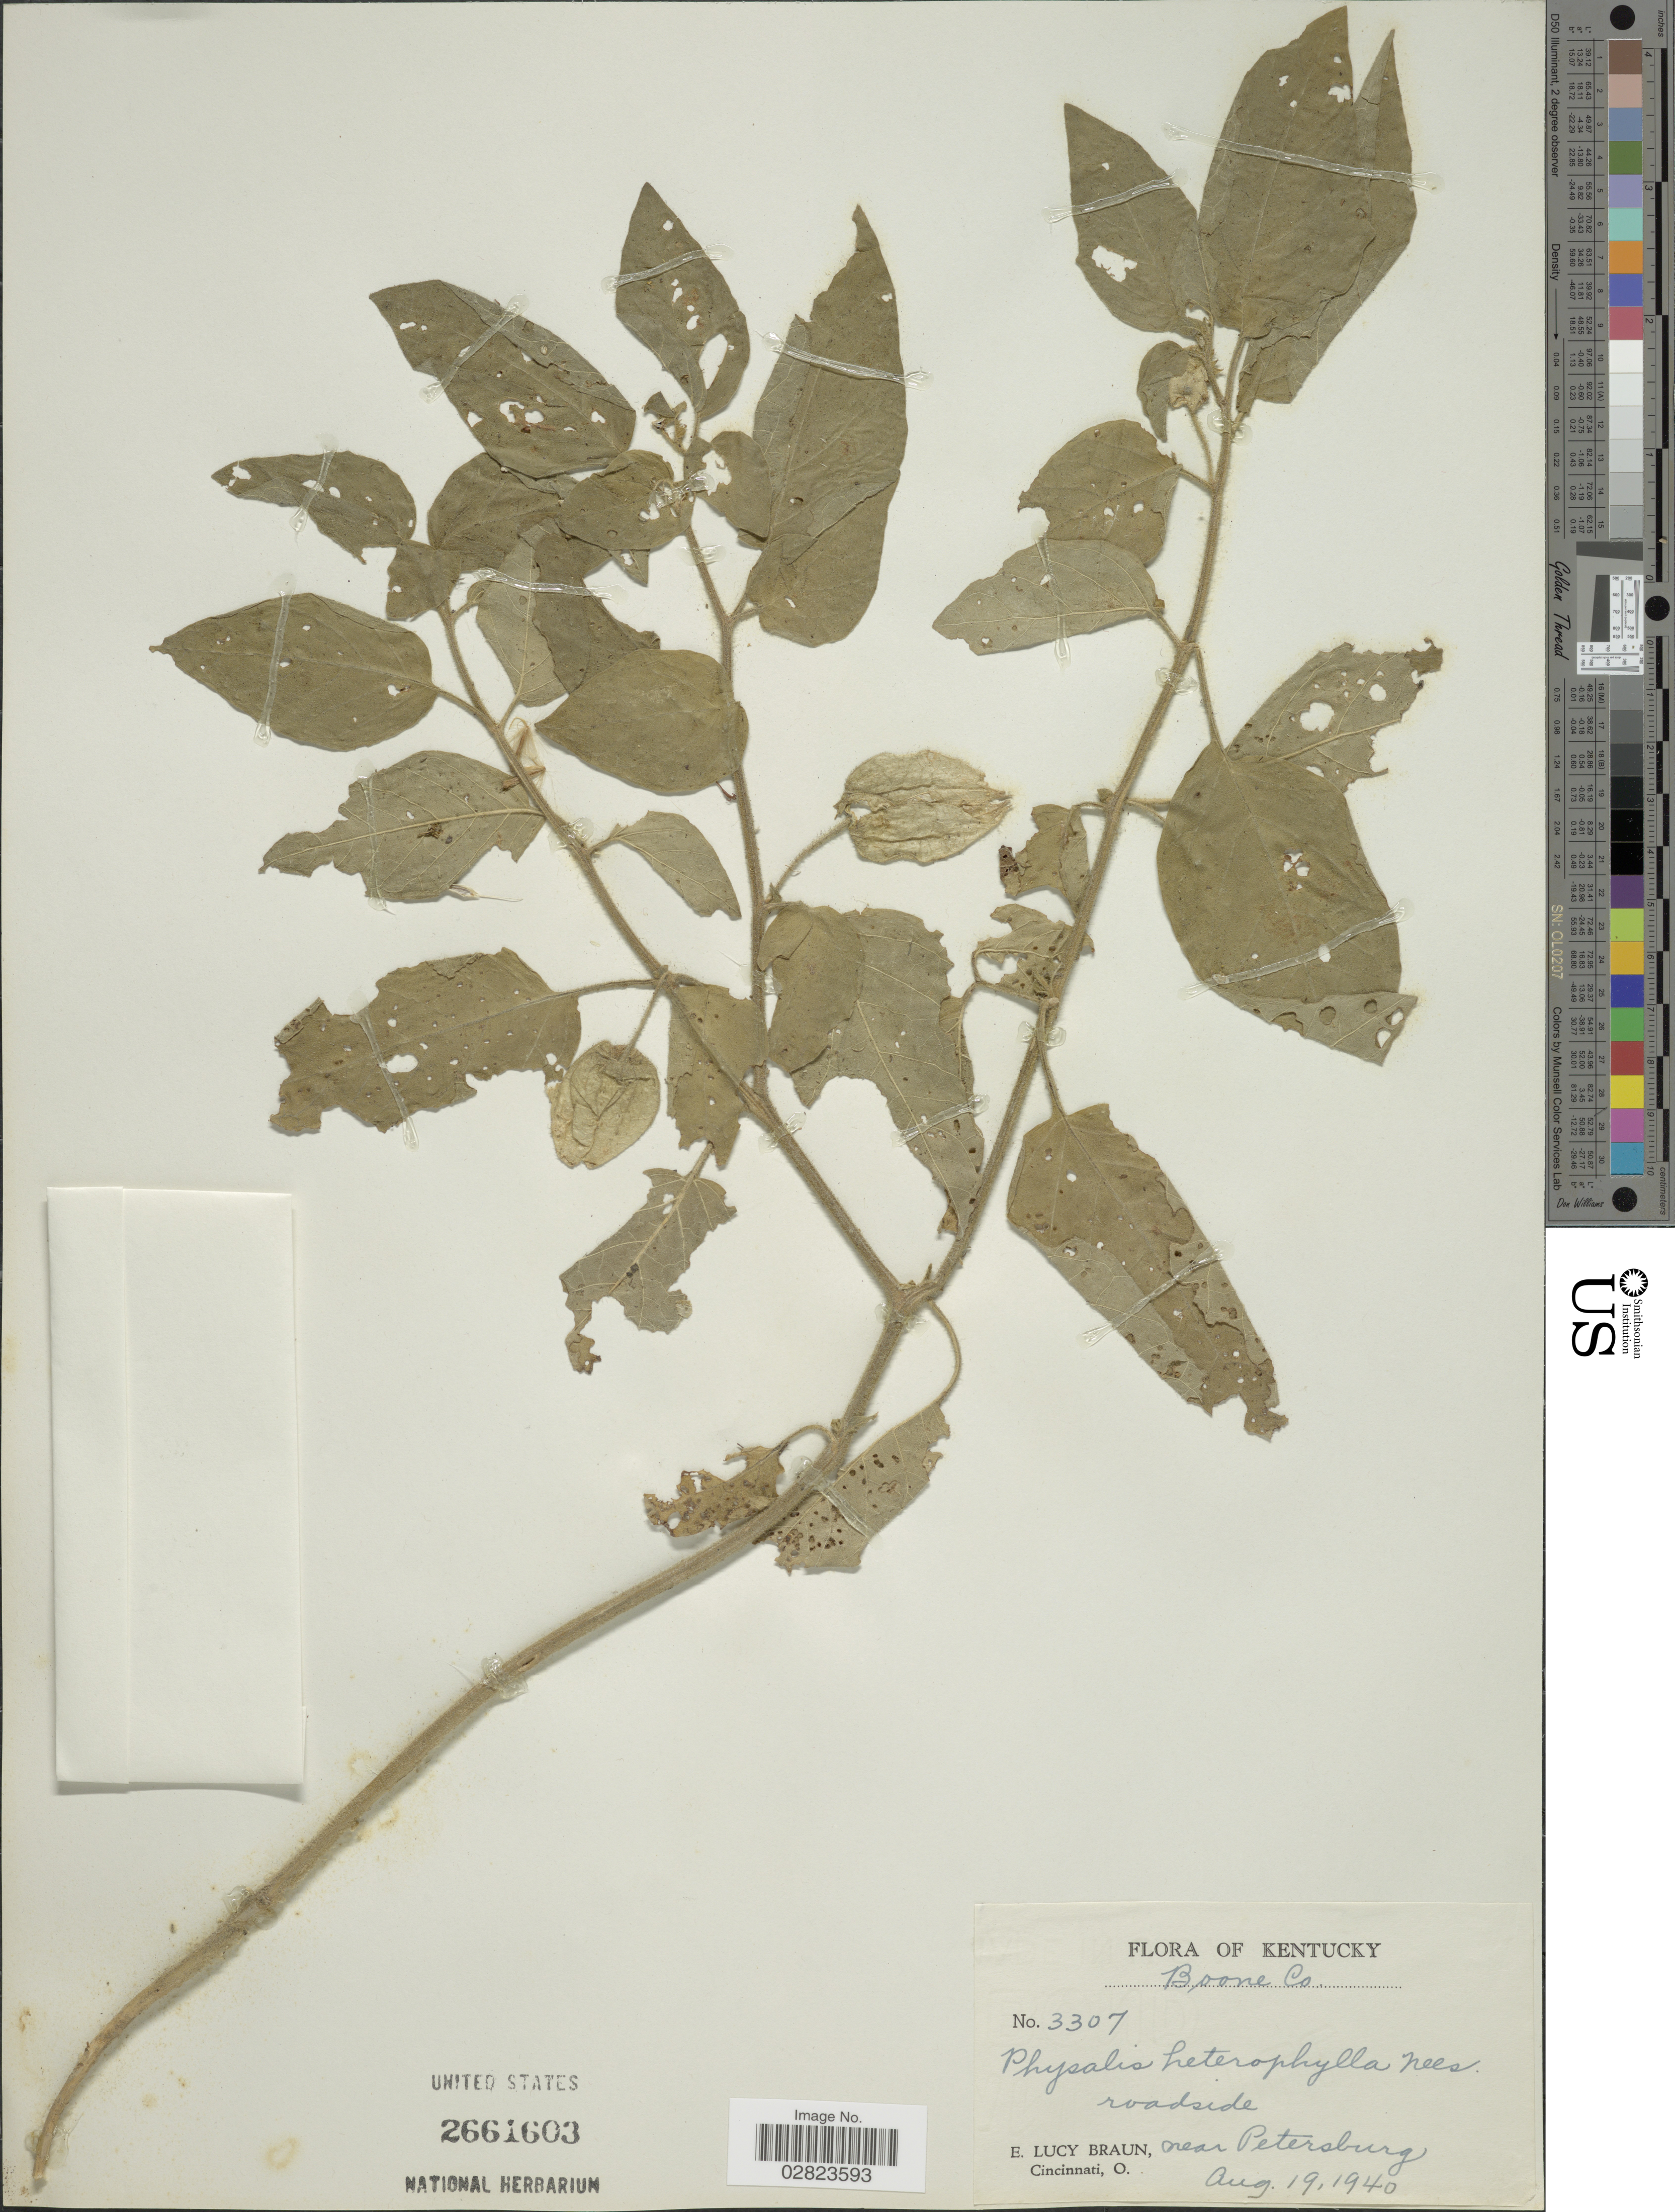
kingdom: Plantae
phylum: Tracheophyta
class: Magnoliopsida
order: Solanales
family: Solanaceae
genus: Physalis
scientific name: Physalis heterophylla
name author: Nees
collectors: E. L. Braun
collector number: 3307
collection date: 1940-08-19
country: United States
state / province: Kentucky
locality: Boone Co. near Petersburg.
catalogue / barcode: US 2661603